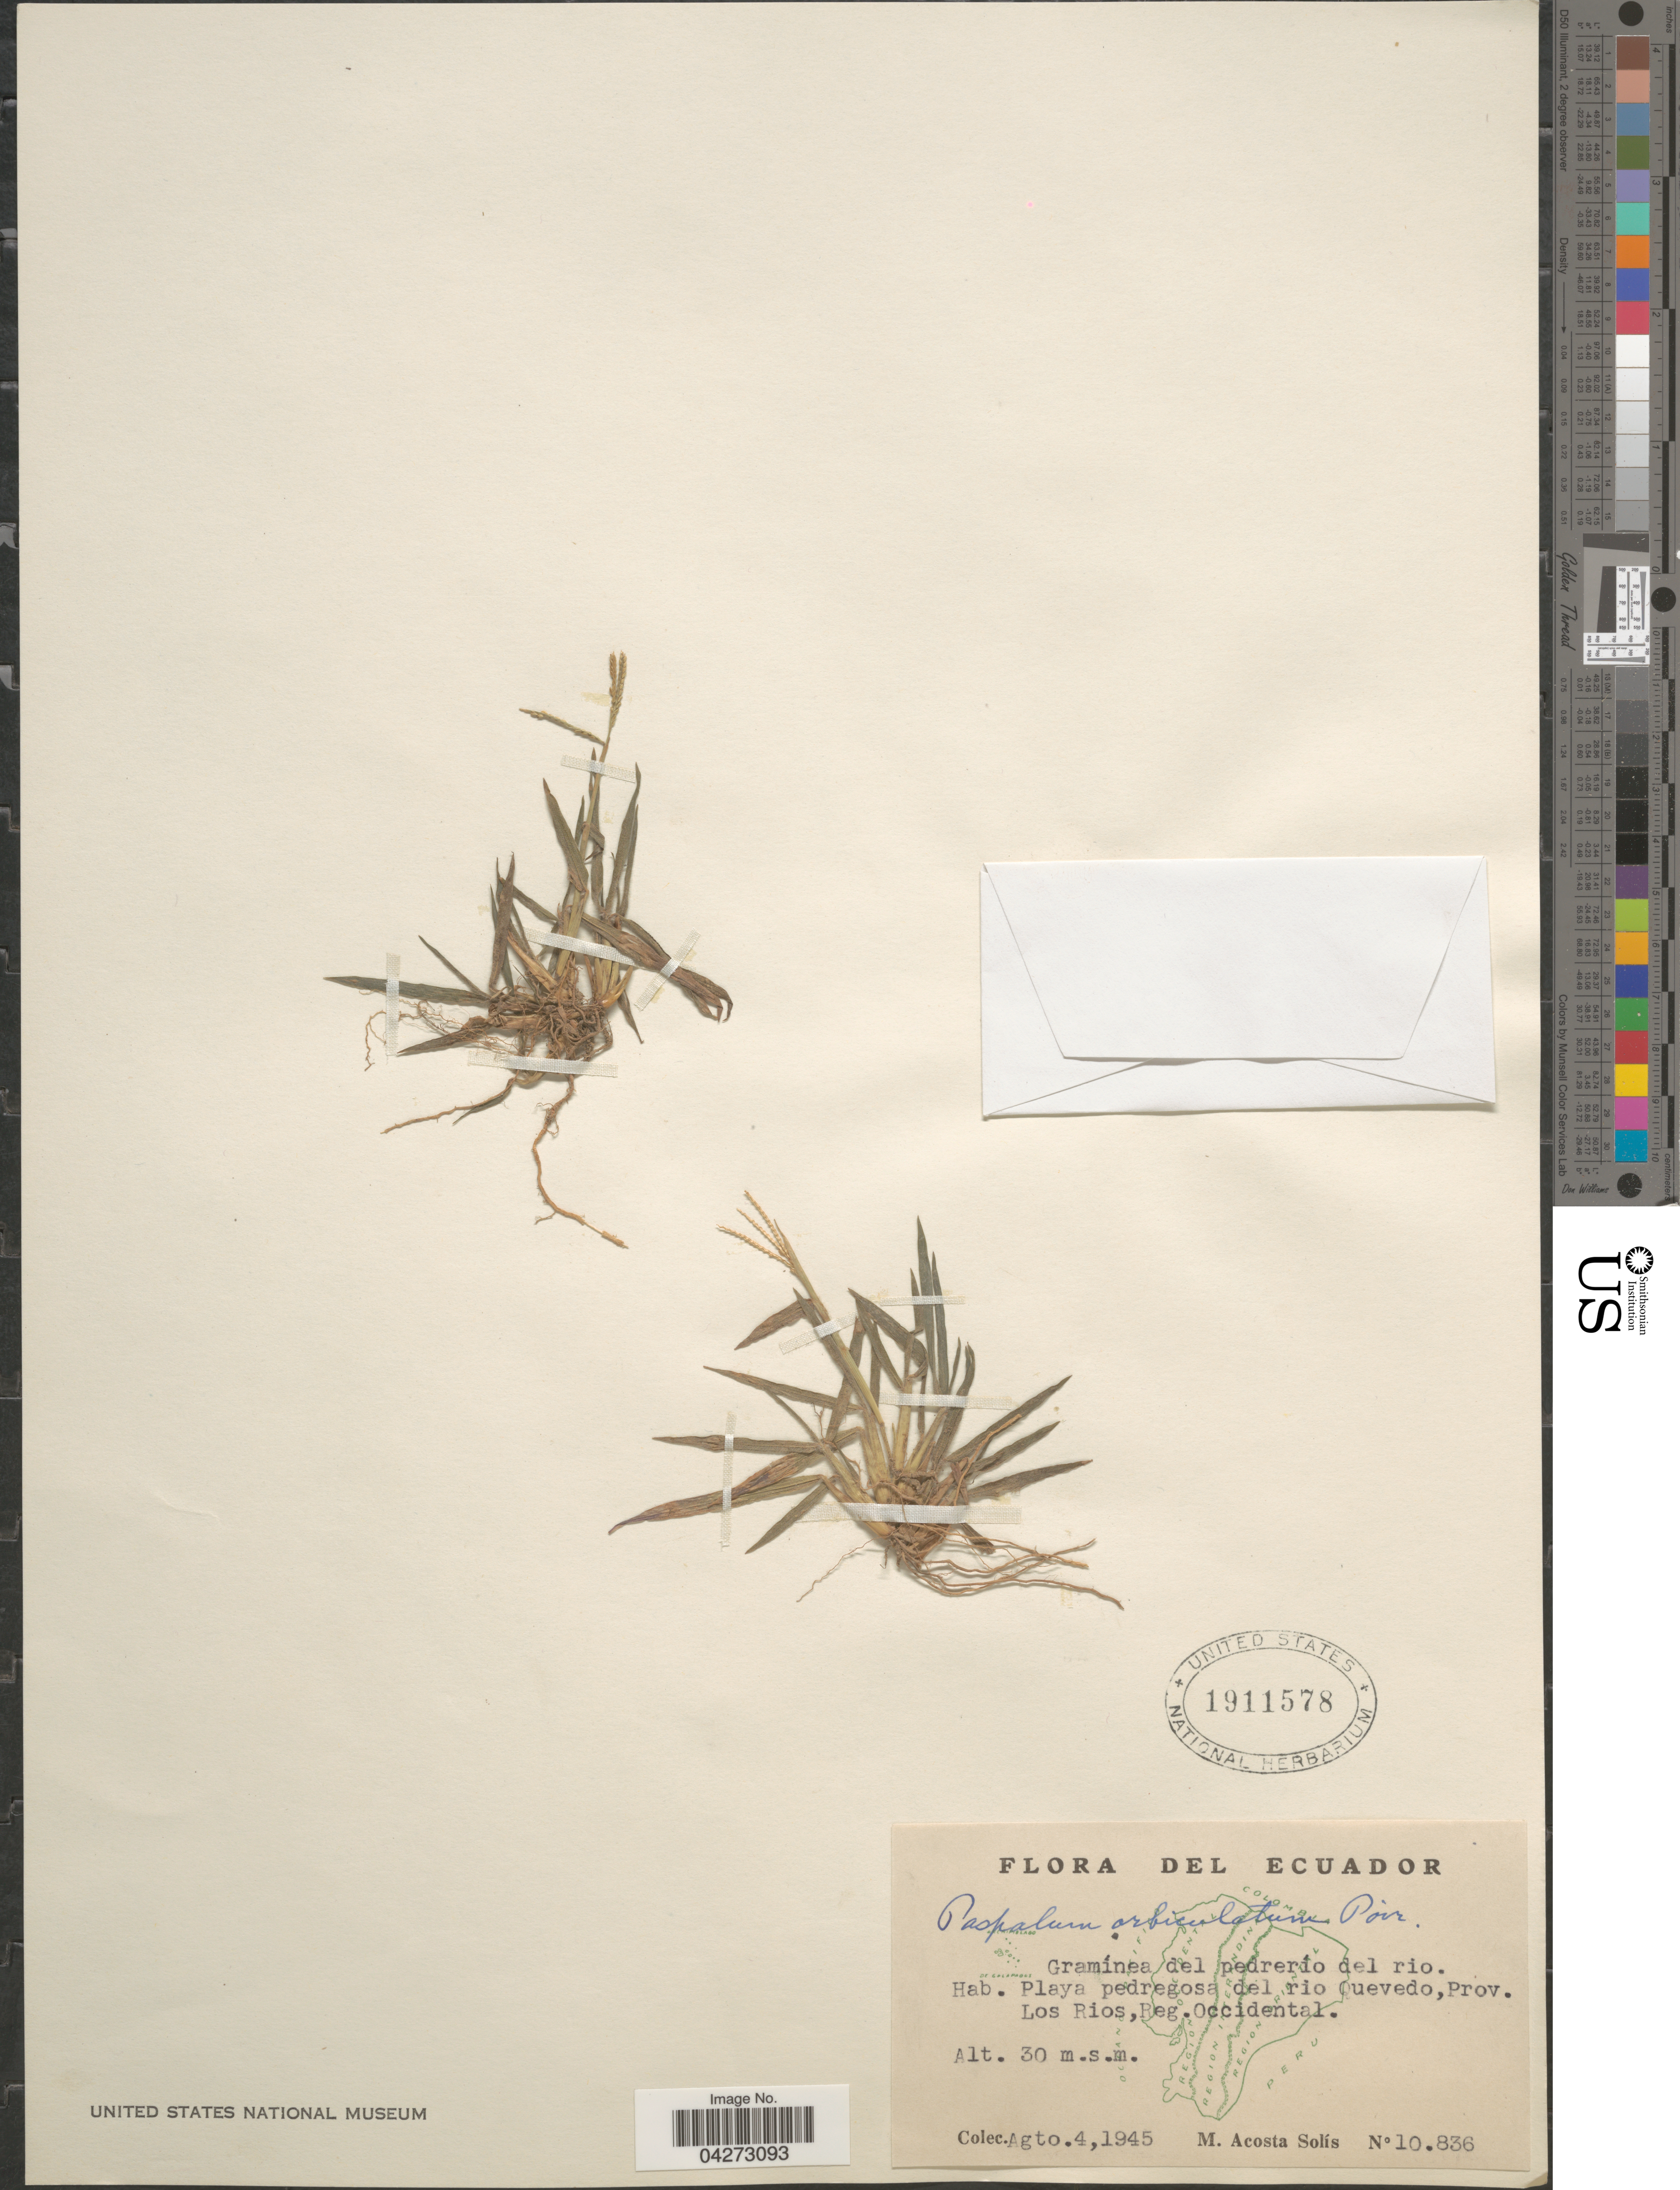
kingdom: Plantae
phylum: Tracheophyta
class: Liliopsida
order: Poales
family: Poaceae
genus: Paspalum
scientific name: Paspalum orbiculatum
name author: Poir.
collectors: M. Acosta Solis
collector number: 10836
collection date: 1945-08-04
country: Ecuador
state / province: Los Ríos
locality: Playa pedregosa del rio Quevedo, Reg. Occidental.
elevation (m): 30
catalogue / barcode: US 1911578